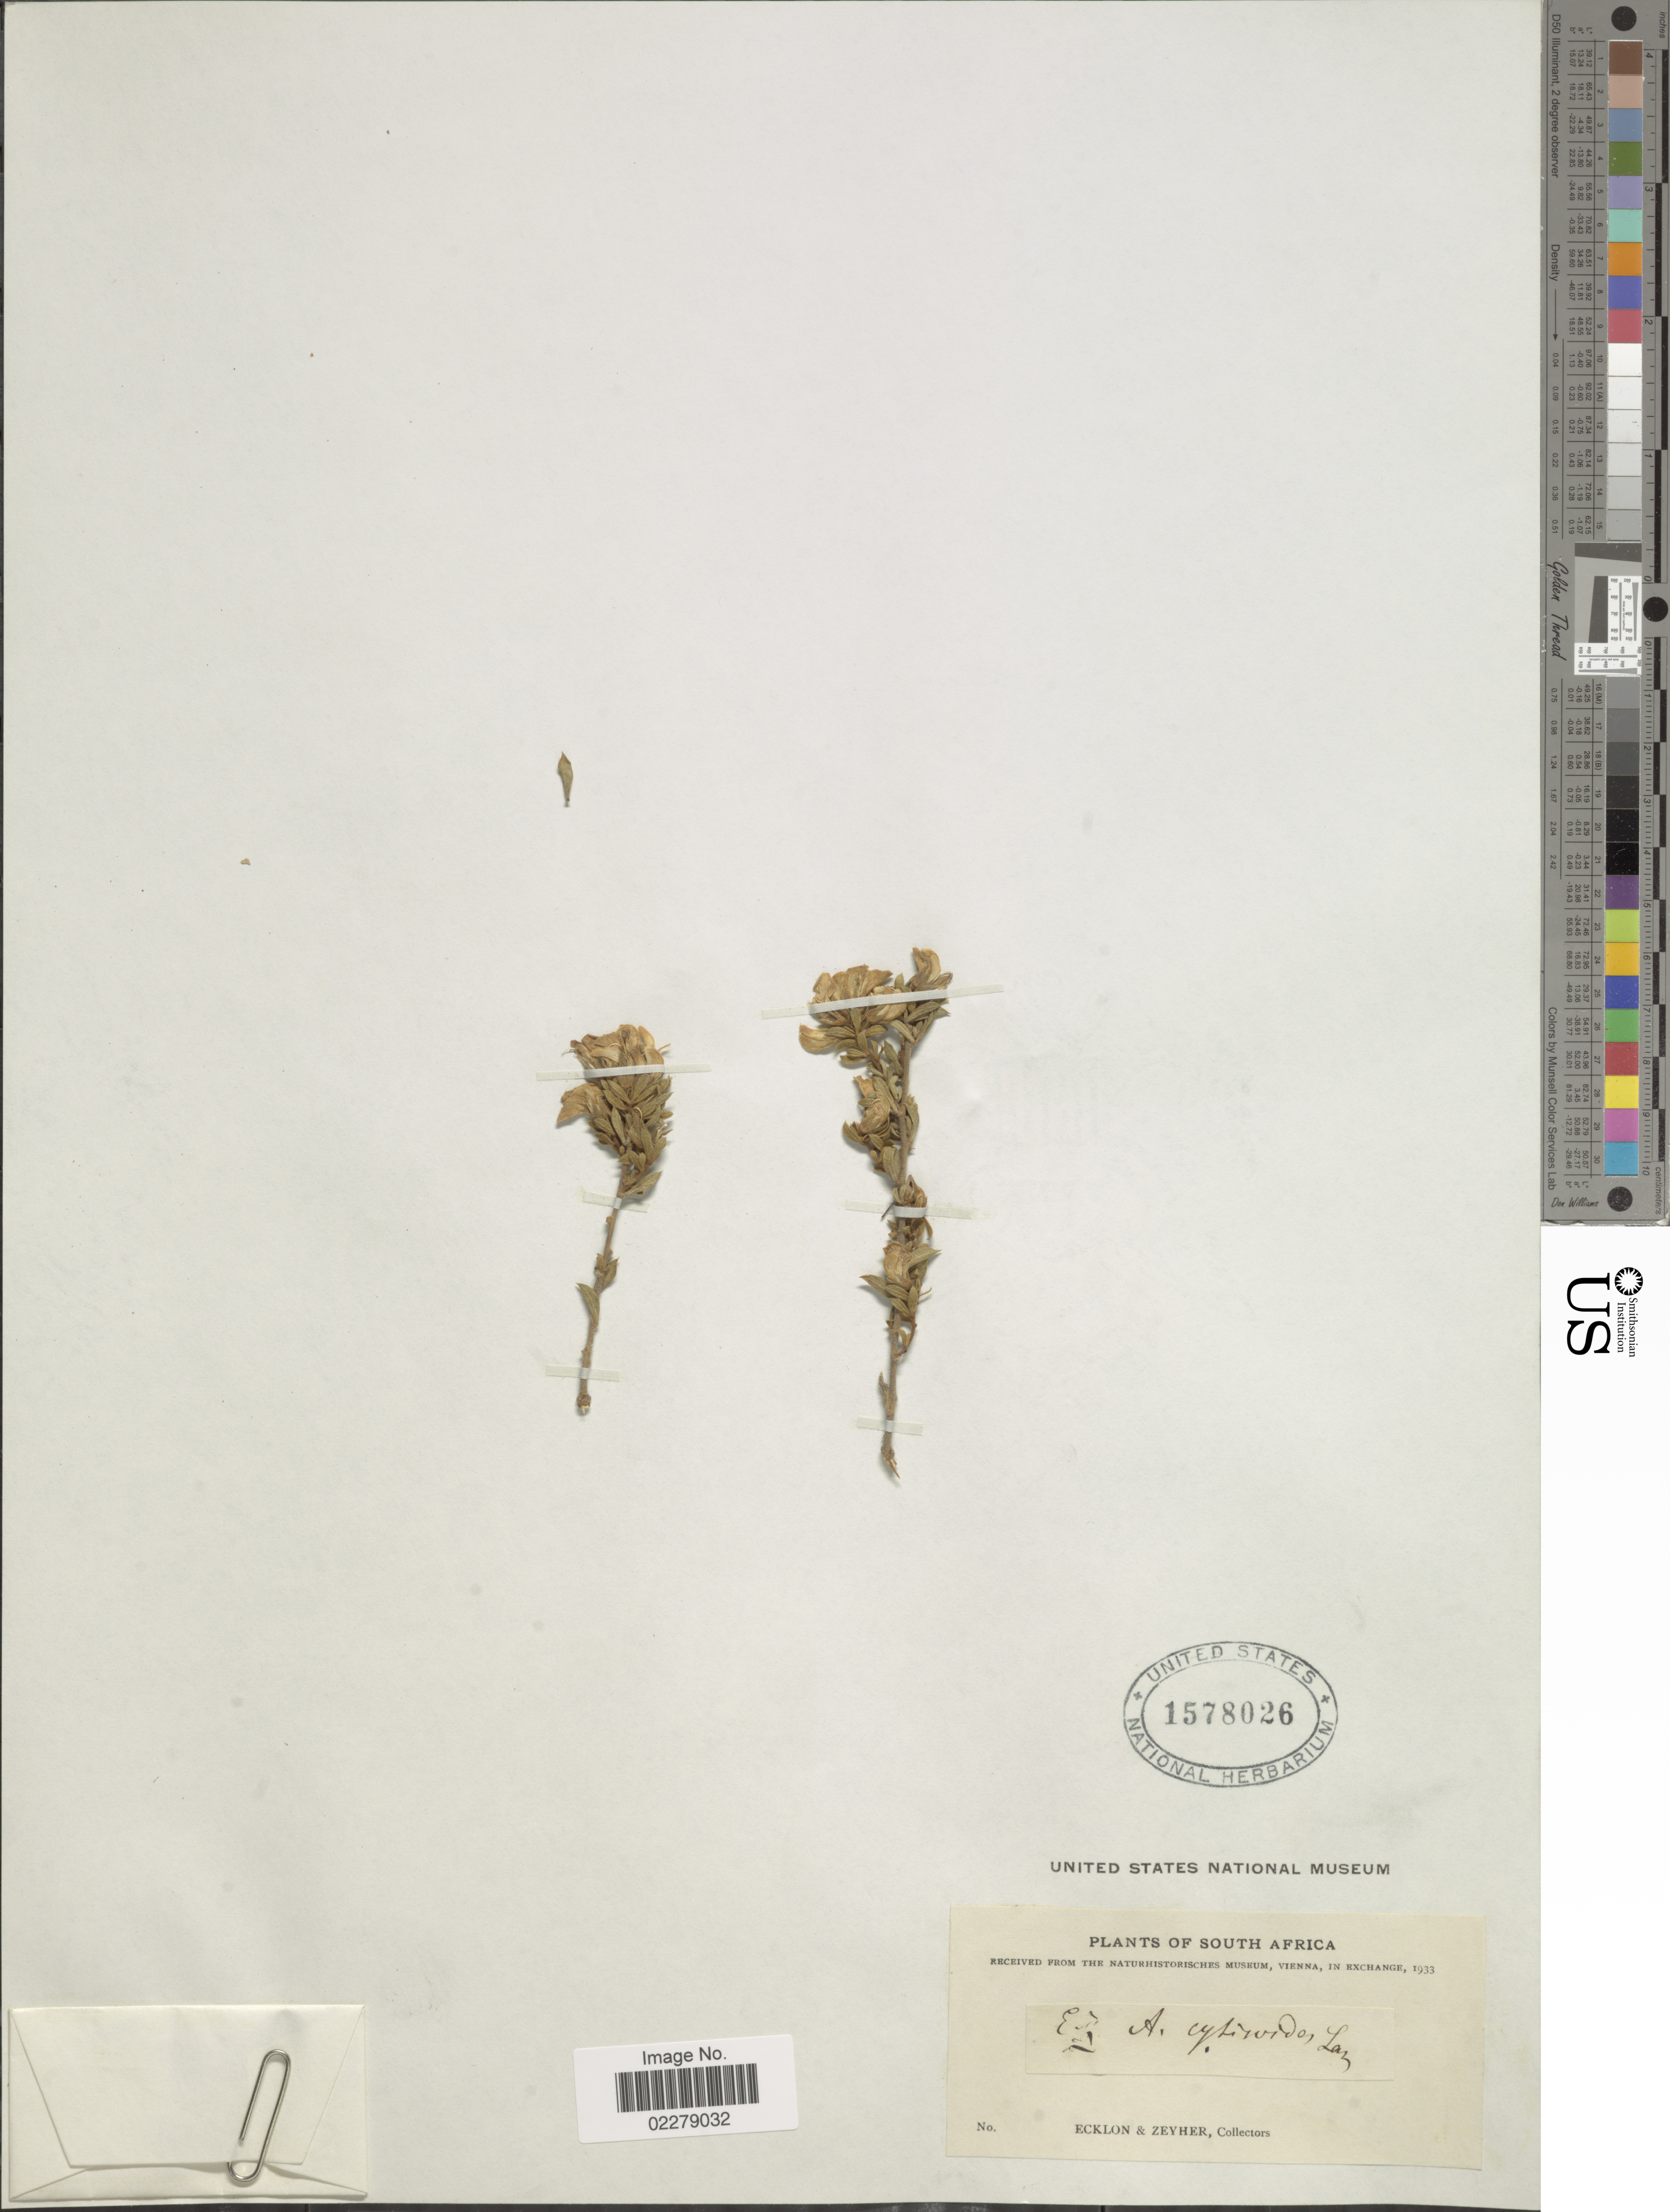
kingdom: Plantae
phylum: Tracheophyta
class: Magnoliopsida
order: Fabales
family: Fabaceae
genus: Aspalathus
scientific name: Aspalathus cytisoides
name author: Lam.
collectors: -. Ecklon & -. Zeyher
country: South Africa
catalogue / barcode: US 1578026